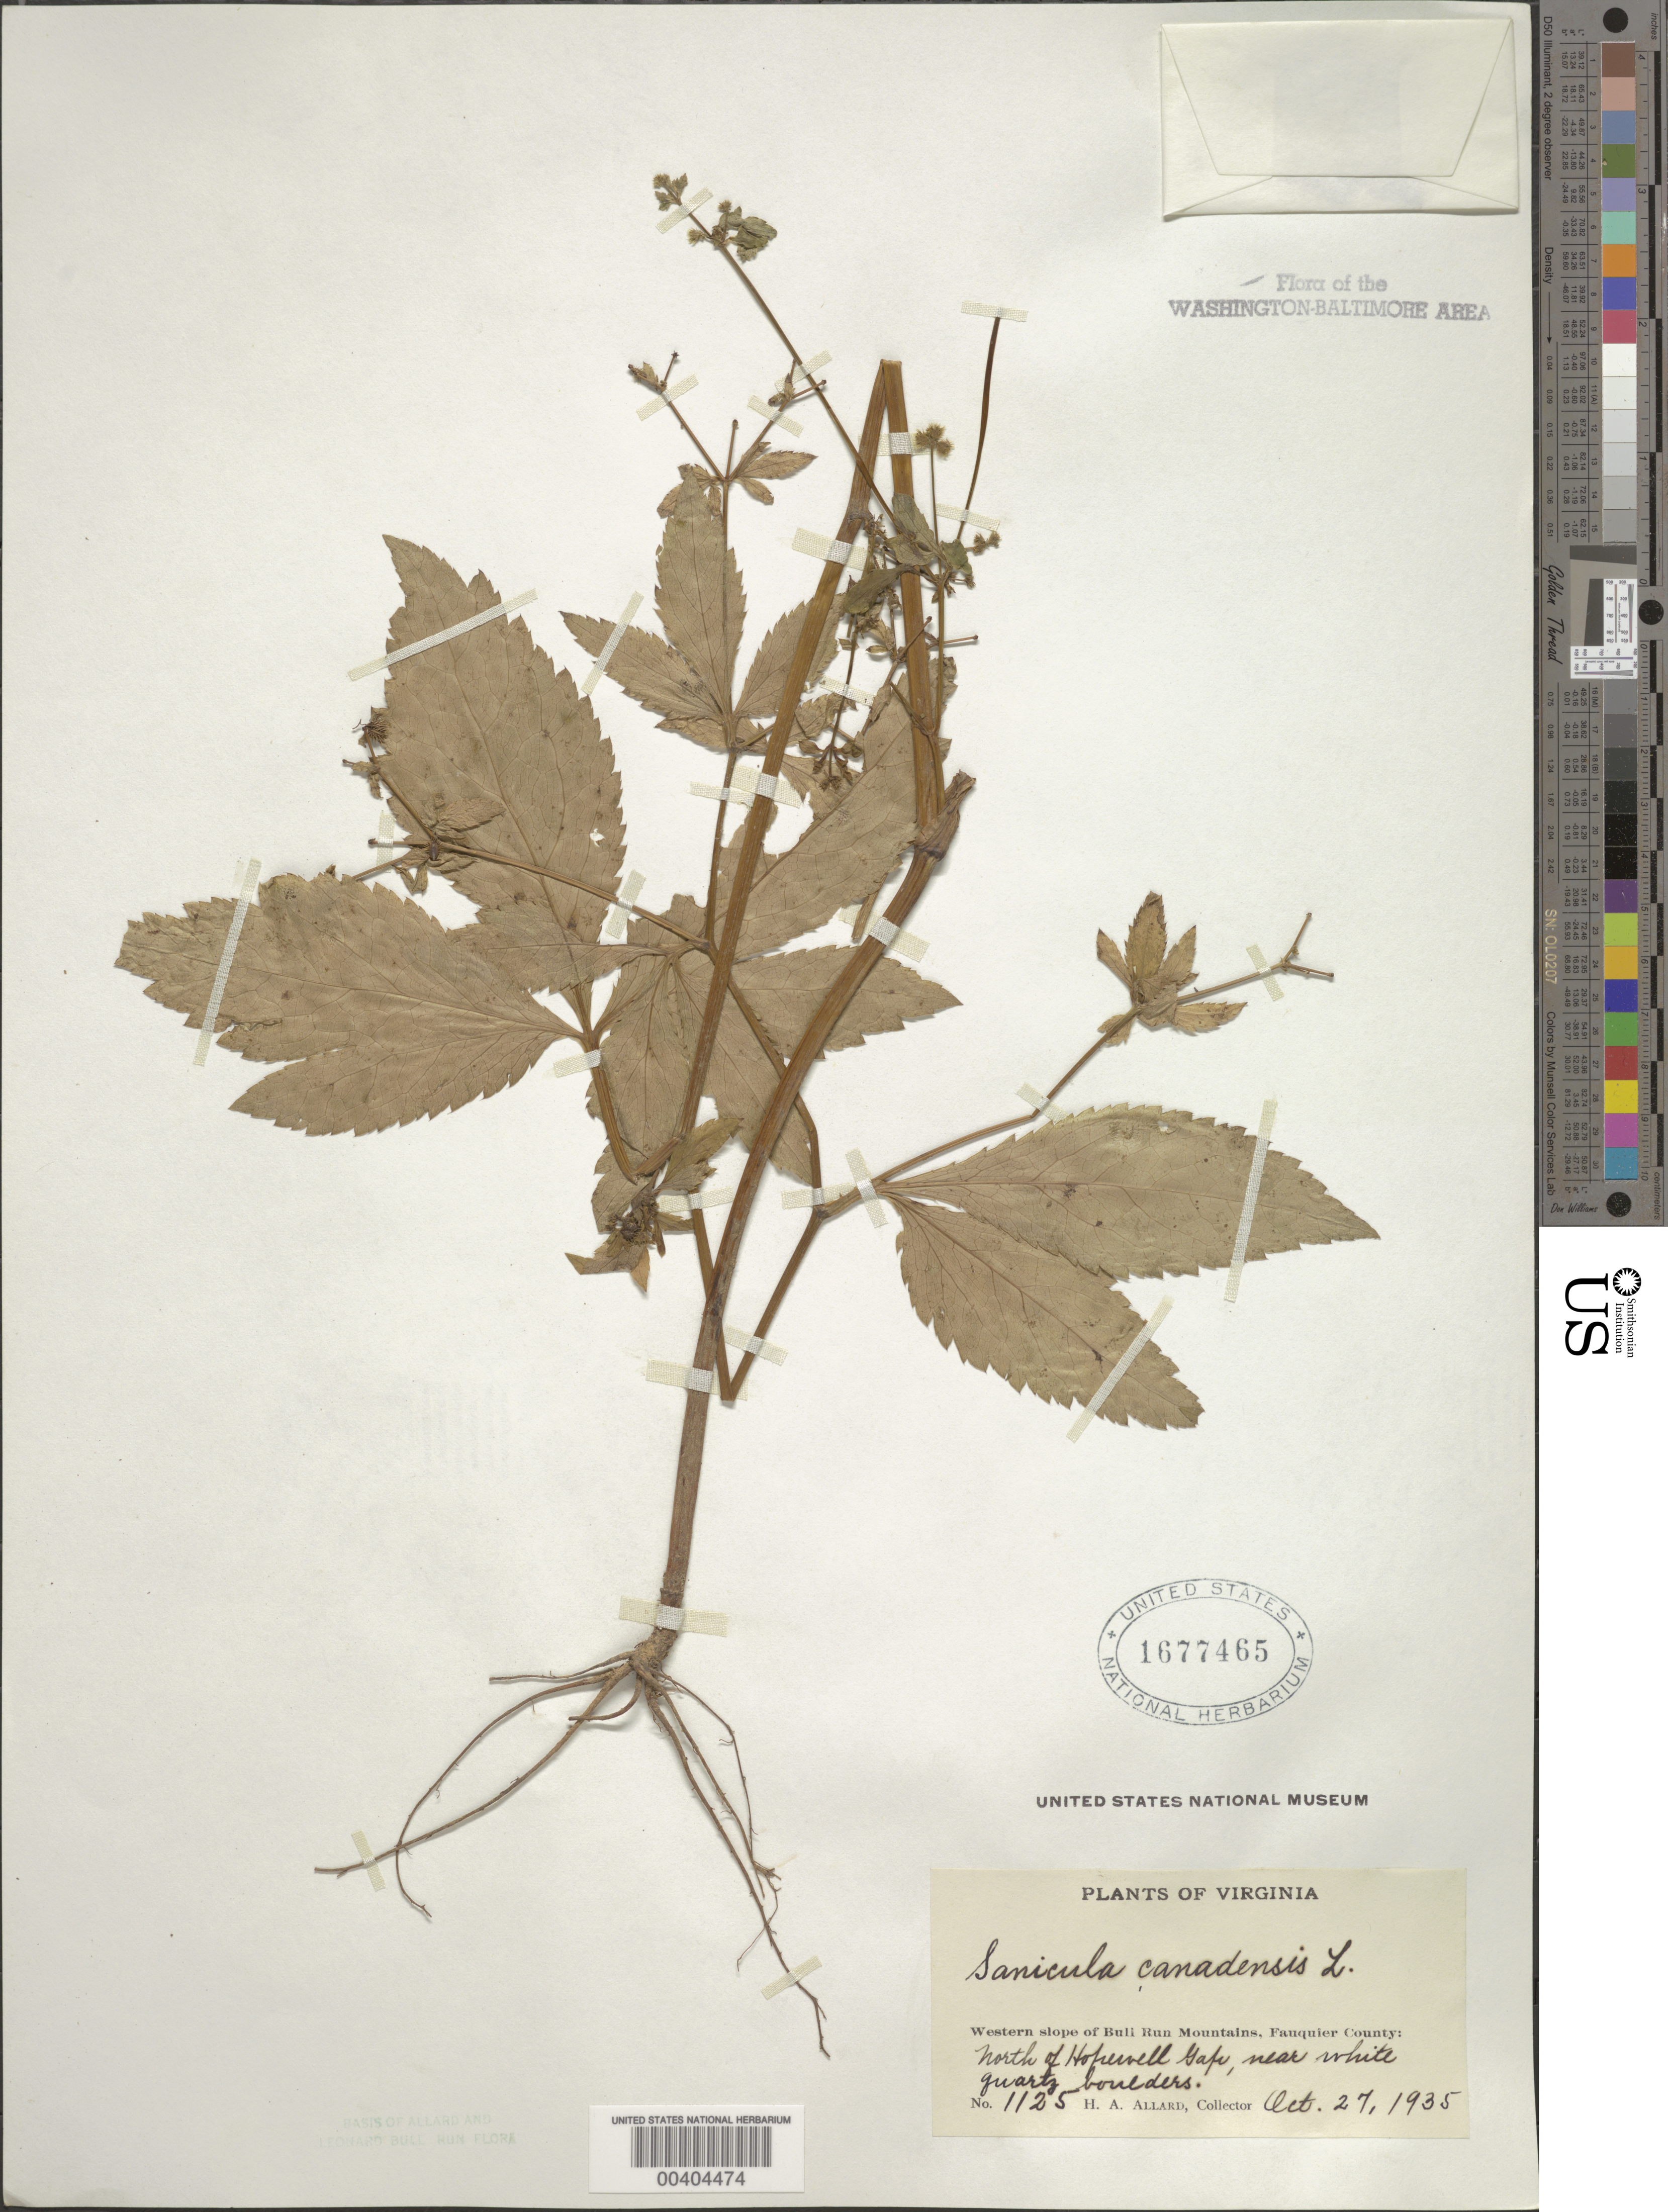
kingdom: Plantae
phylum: Tracheophyta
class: Magnoliopsida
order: Apiales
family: Apiaceae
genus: Sanicula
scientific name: Sanicula canadensis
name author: L.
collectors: H. A. Allard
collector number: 1125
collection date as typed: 27 Oct 1935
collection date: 1935-10-27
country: United States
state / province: Virginia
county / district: Fauquier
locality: North of Hopewell Gap, western slope of Bull Run Mountains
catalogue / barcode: US 1677465